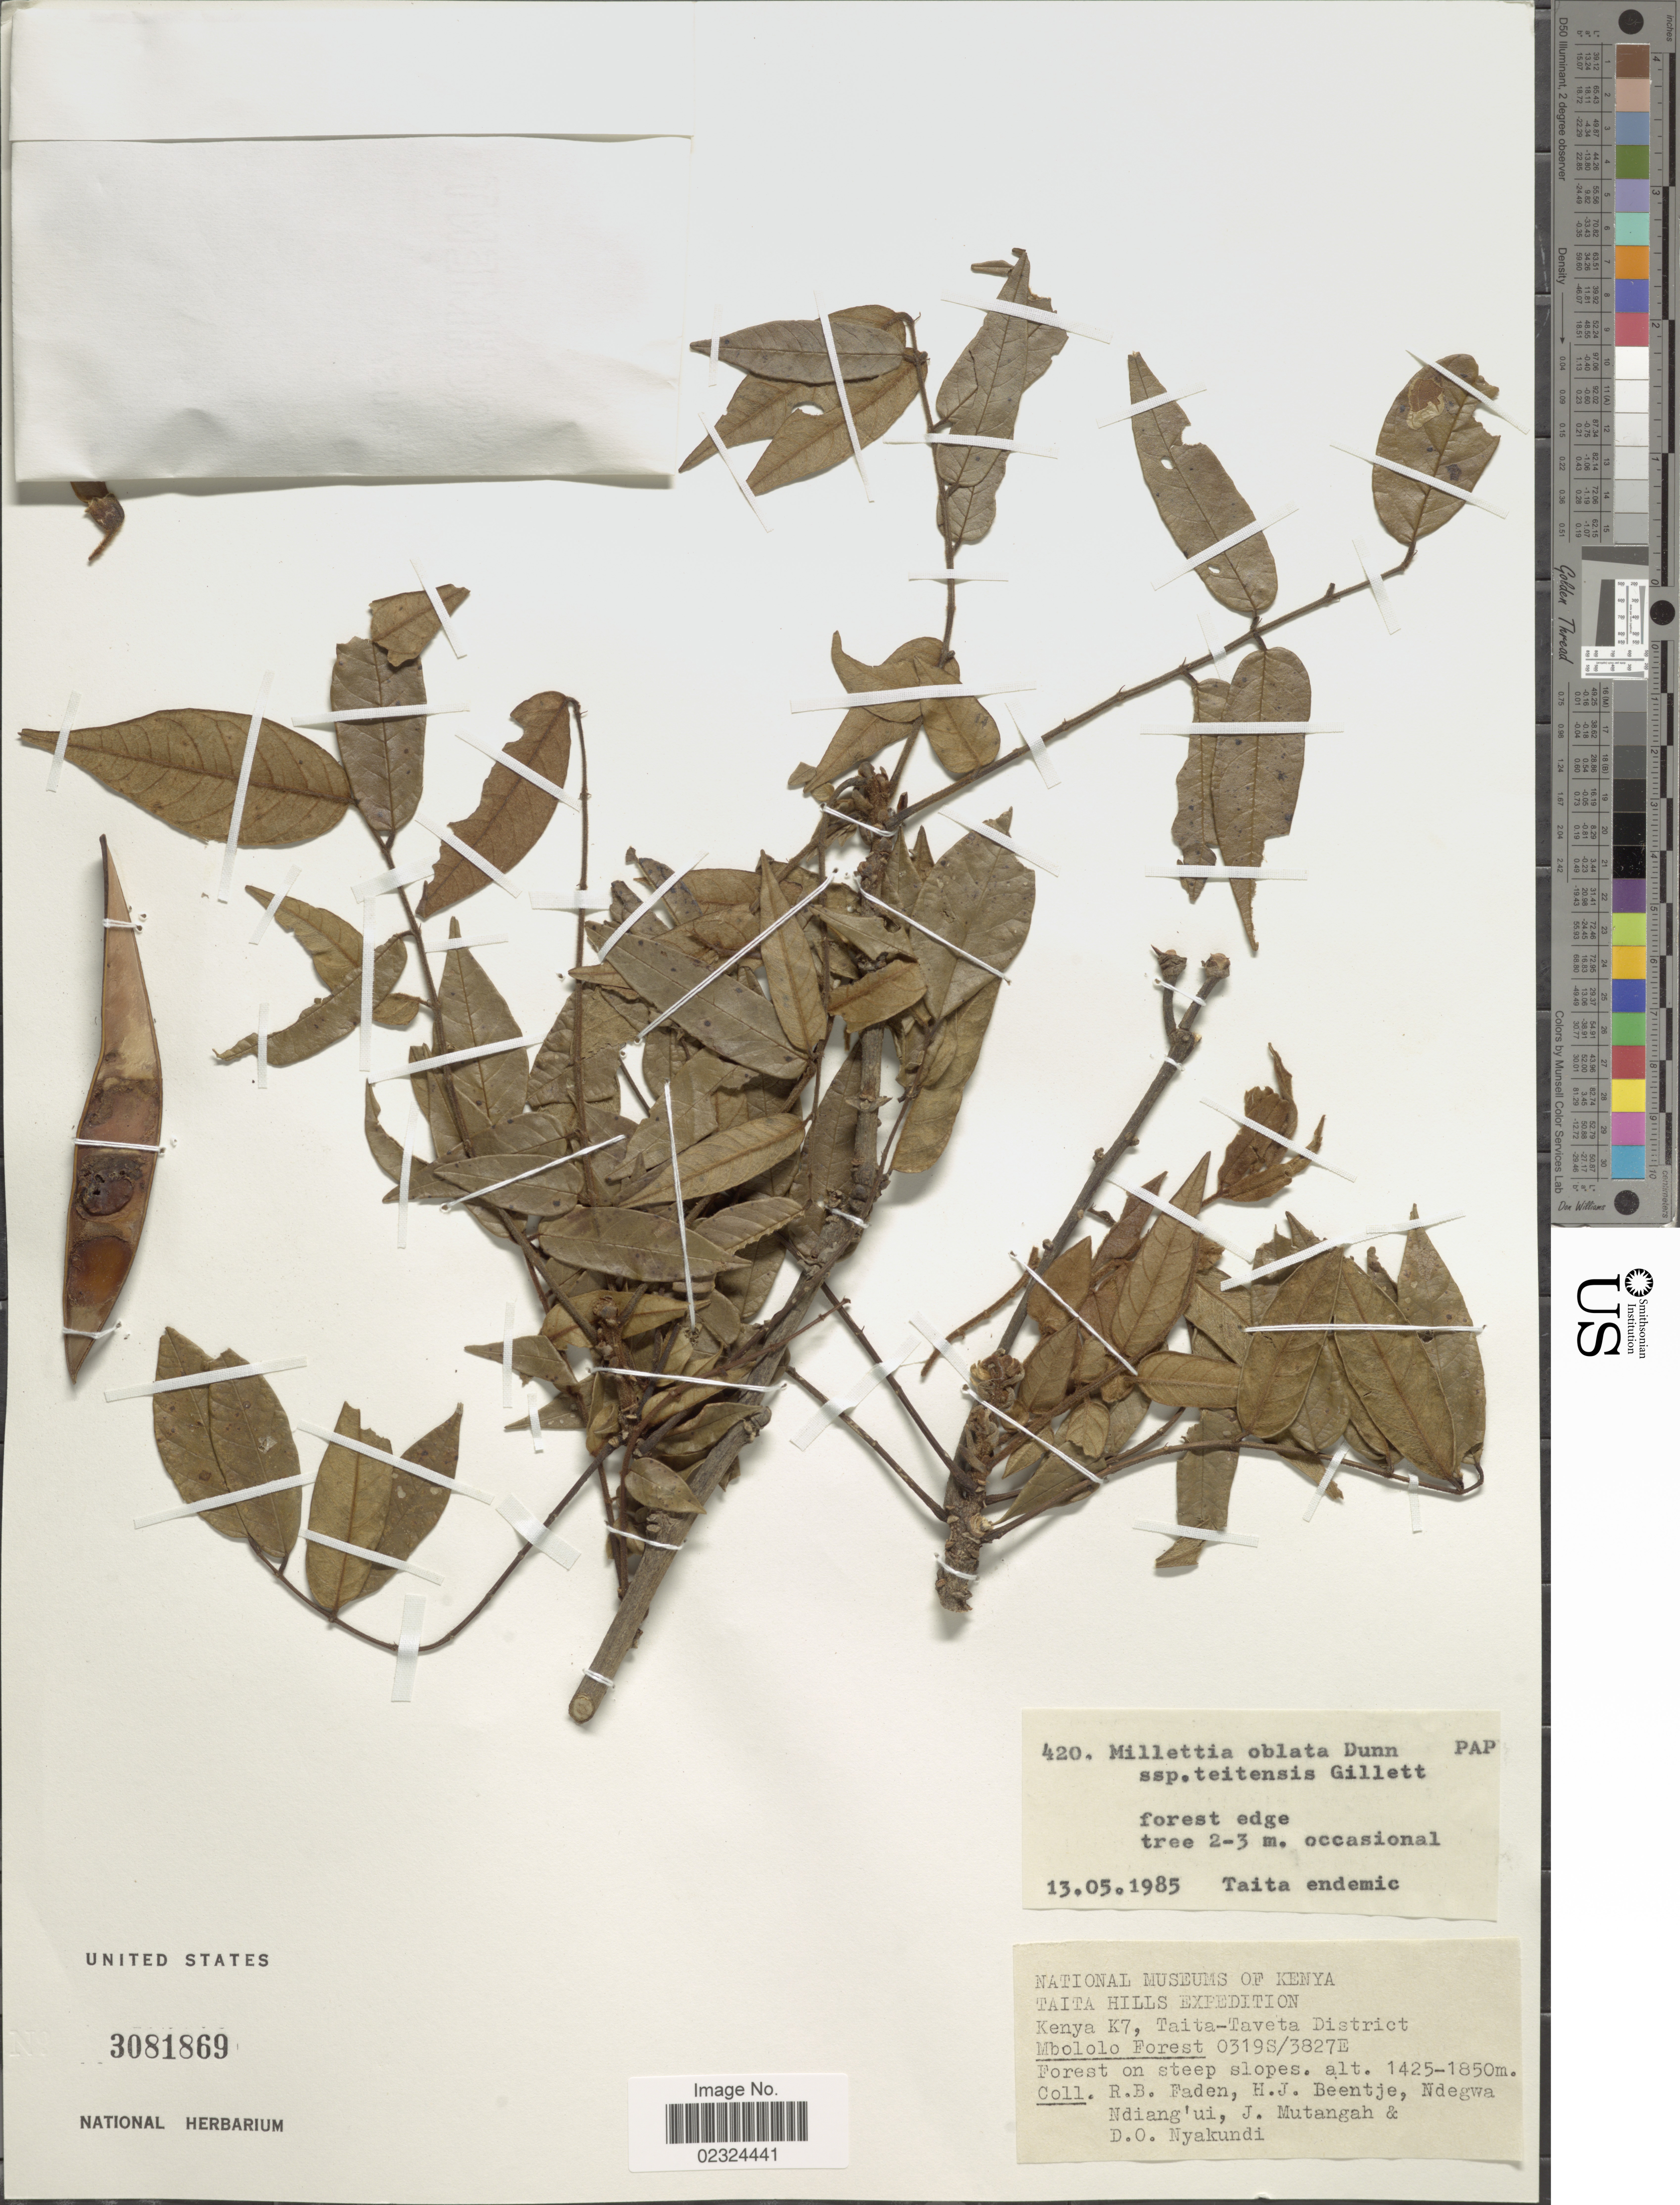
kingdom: Plantae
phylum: Tracheophyta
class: Magnoliopsida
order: Fabales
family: Fabaceae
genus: Millettia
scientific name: Millettia oblata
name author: Dunn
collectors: R. B. Faden, H. J. Beentje, Ndegwa Ndiang'ui, J. Mutangah & D. Nyakundi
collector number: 420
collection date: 1985-05-13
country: Kenya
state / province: Taita Taveta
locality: Taita Hills, Kenya K7, Mbololo Forest.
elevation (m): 1425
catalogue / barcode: US 3081869